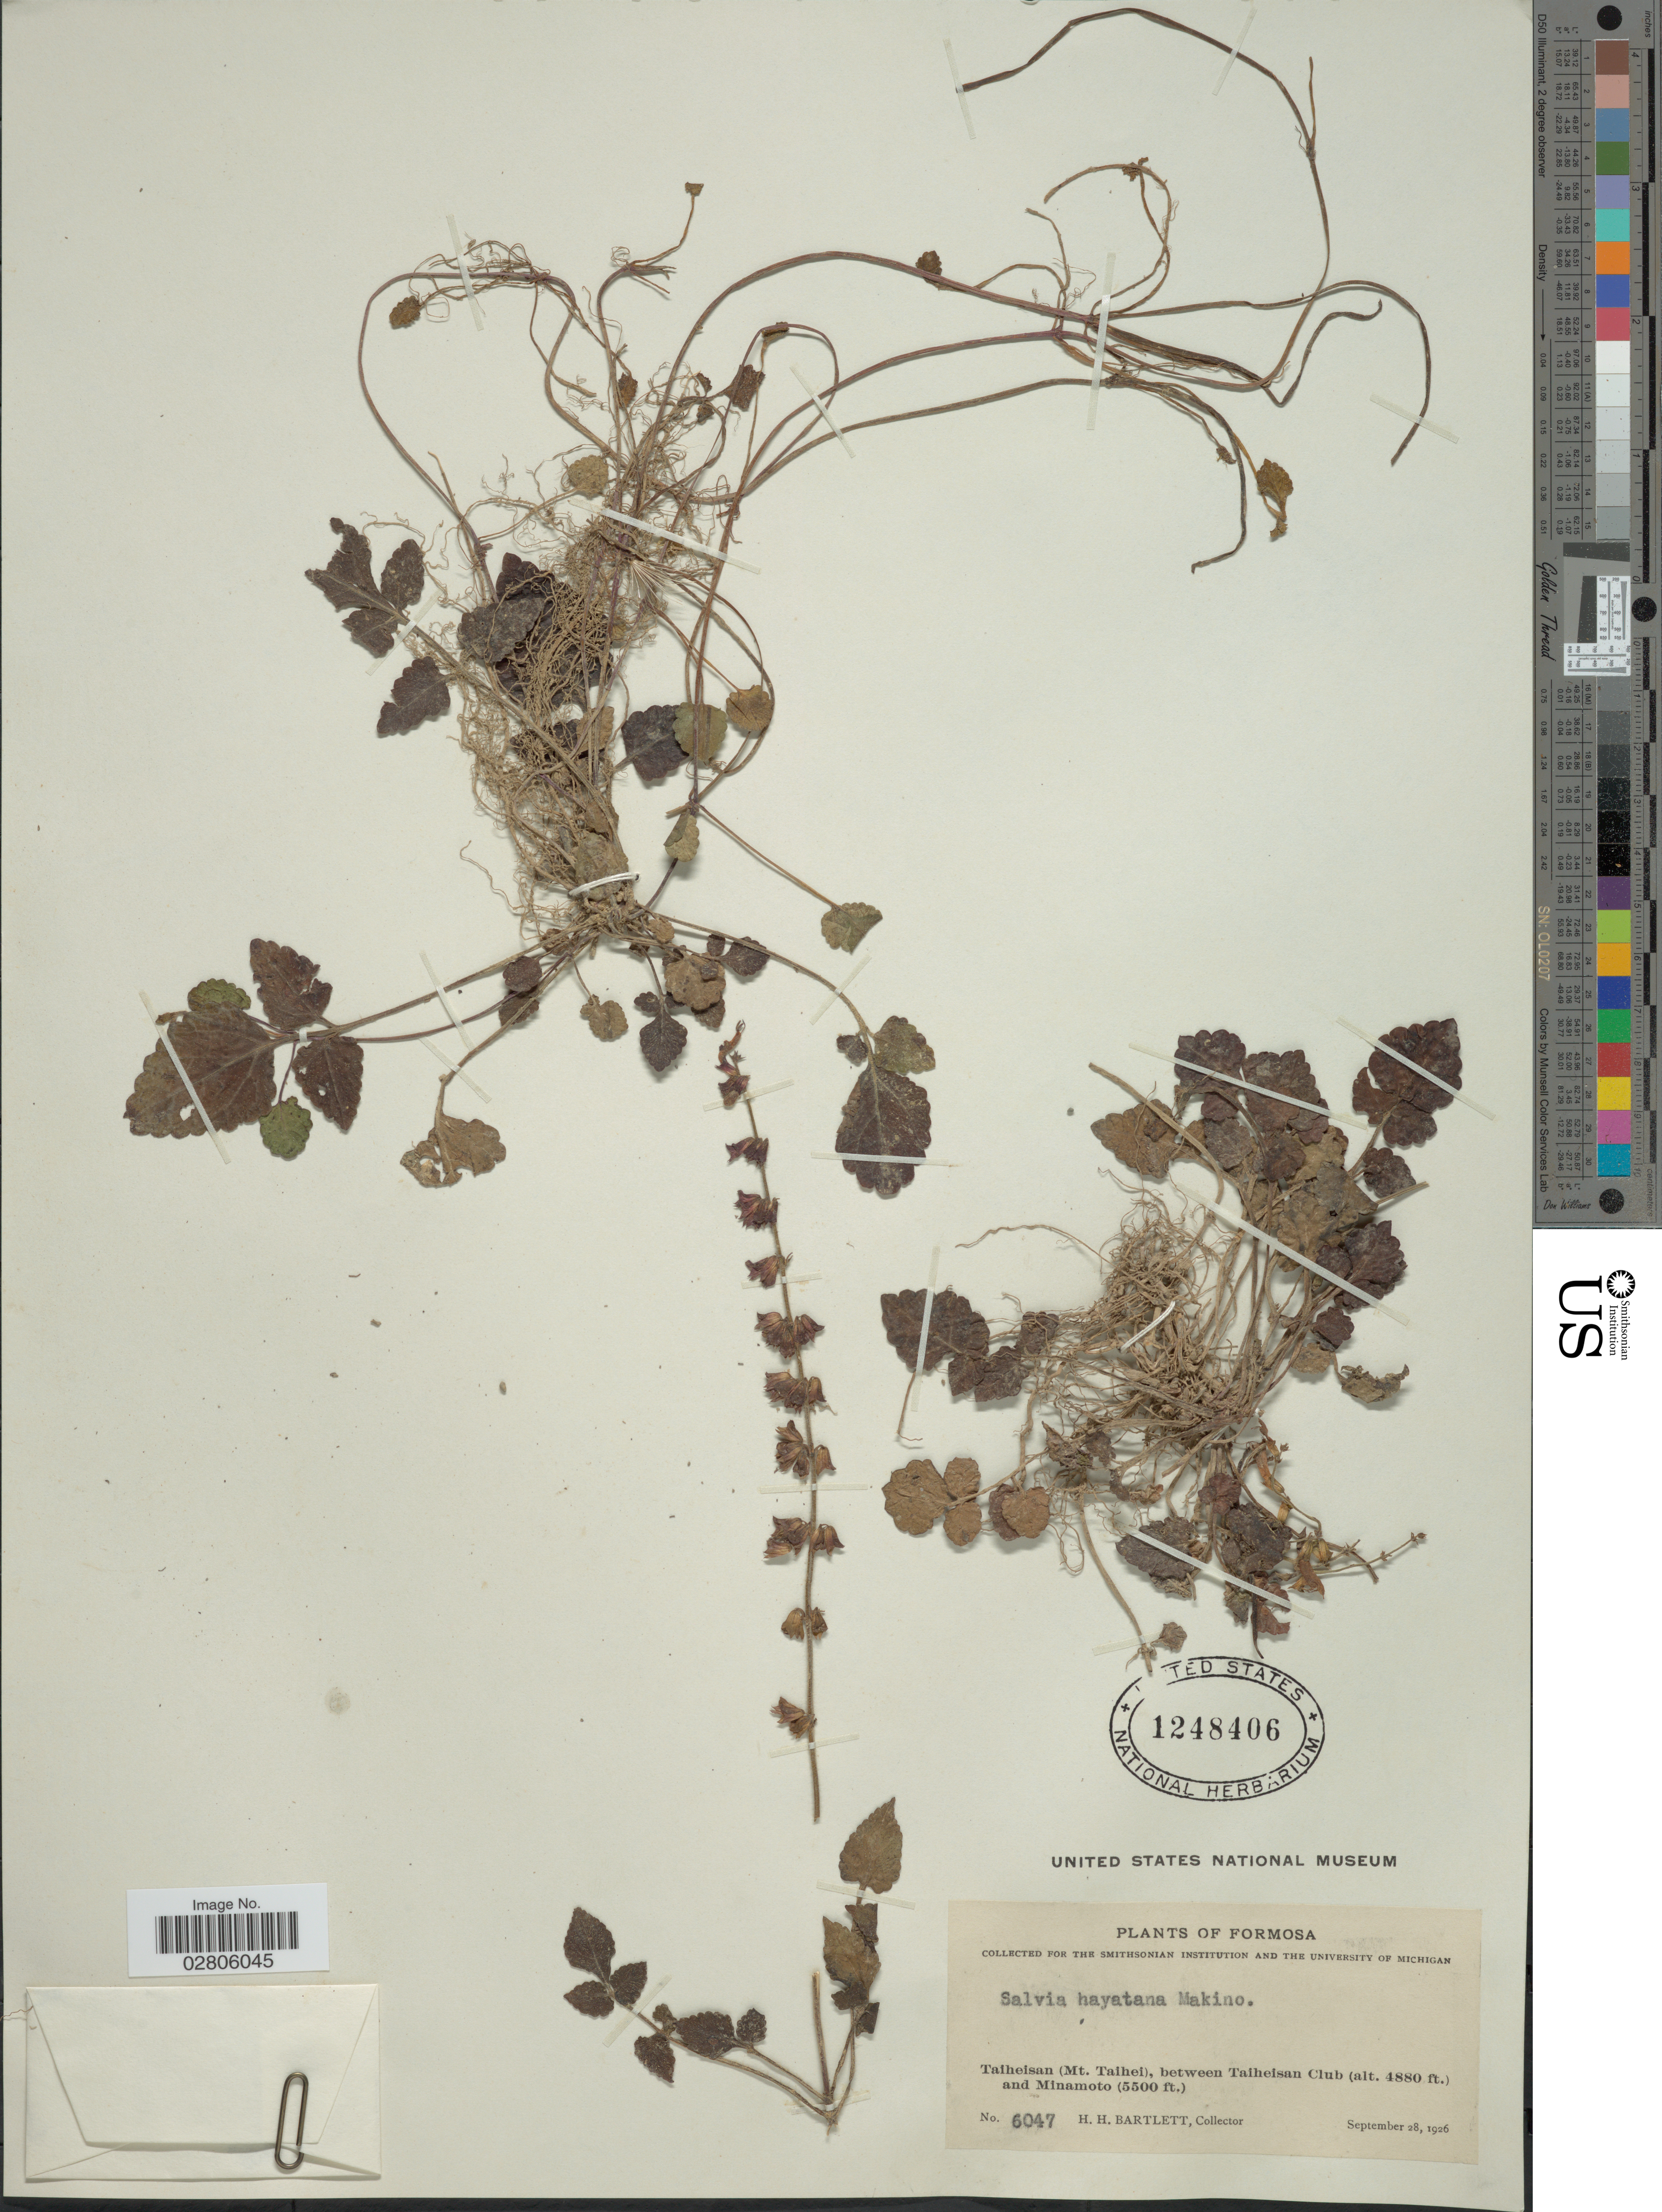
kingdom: Plantae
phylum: Tracheophyta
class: Magnoliopsida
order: Lamiales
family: Lamiaceae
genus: Salvia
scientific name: Salvia hayatana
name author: Makino ex Hayata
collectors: H. H. Bartlett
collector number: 6047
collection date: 1926-09-28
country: Taiwan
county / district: Yilan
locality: Formosa, Taiheisan (Mt. Taihei), between Taiheisan Club and Minamoto.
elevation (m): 1487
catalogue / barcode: US 1248406